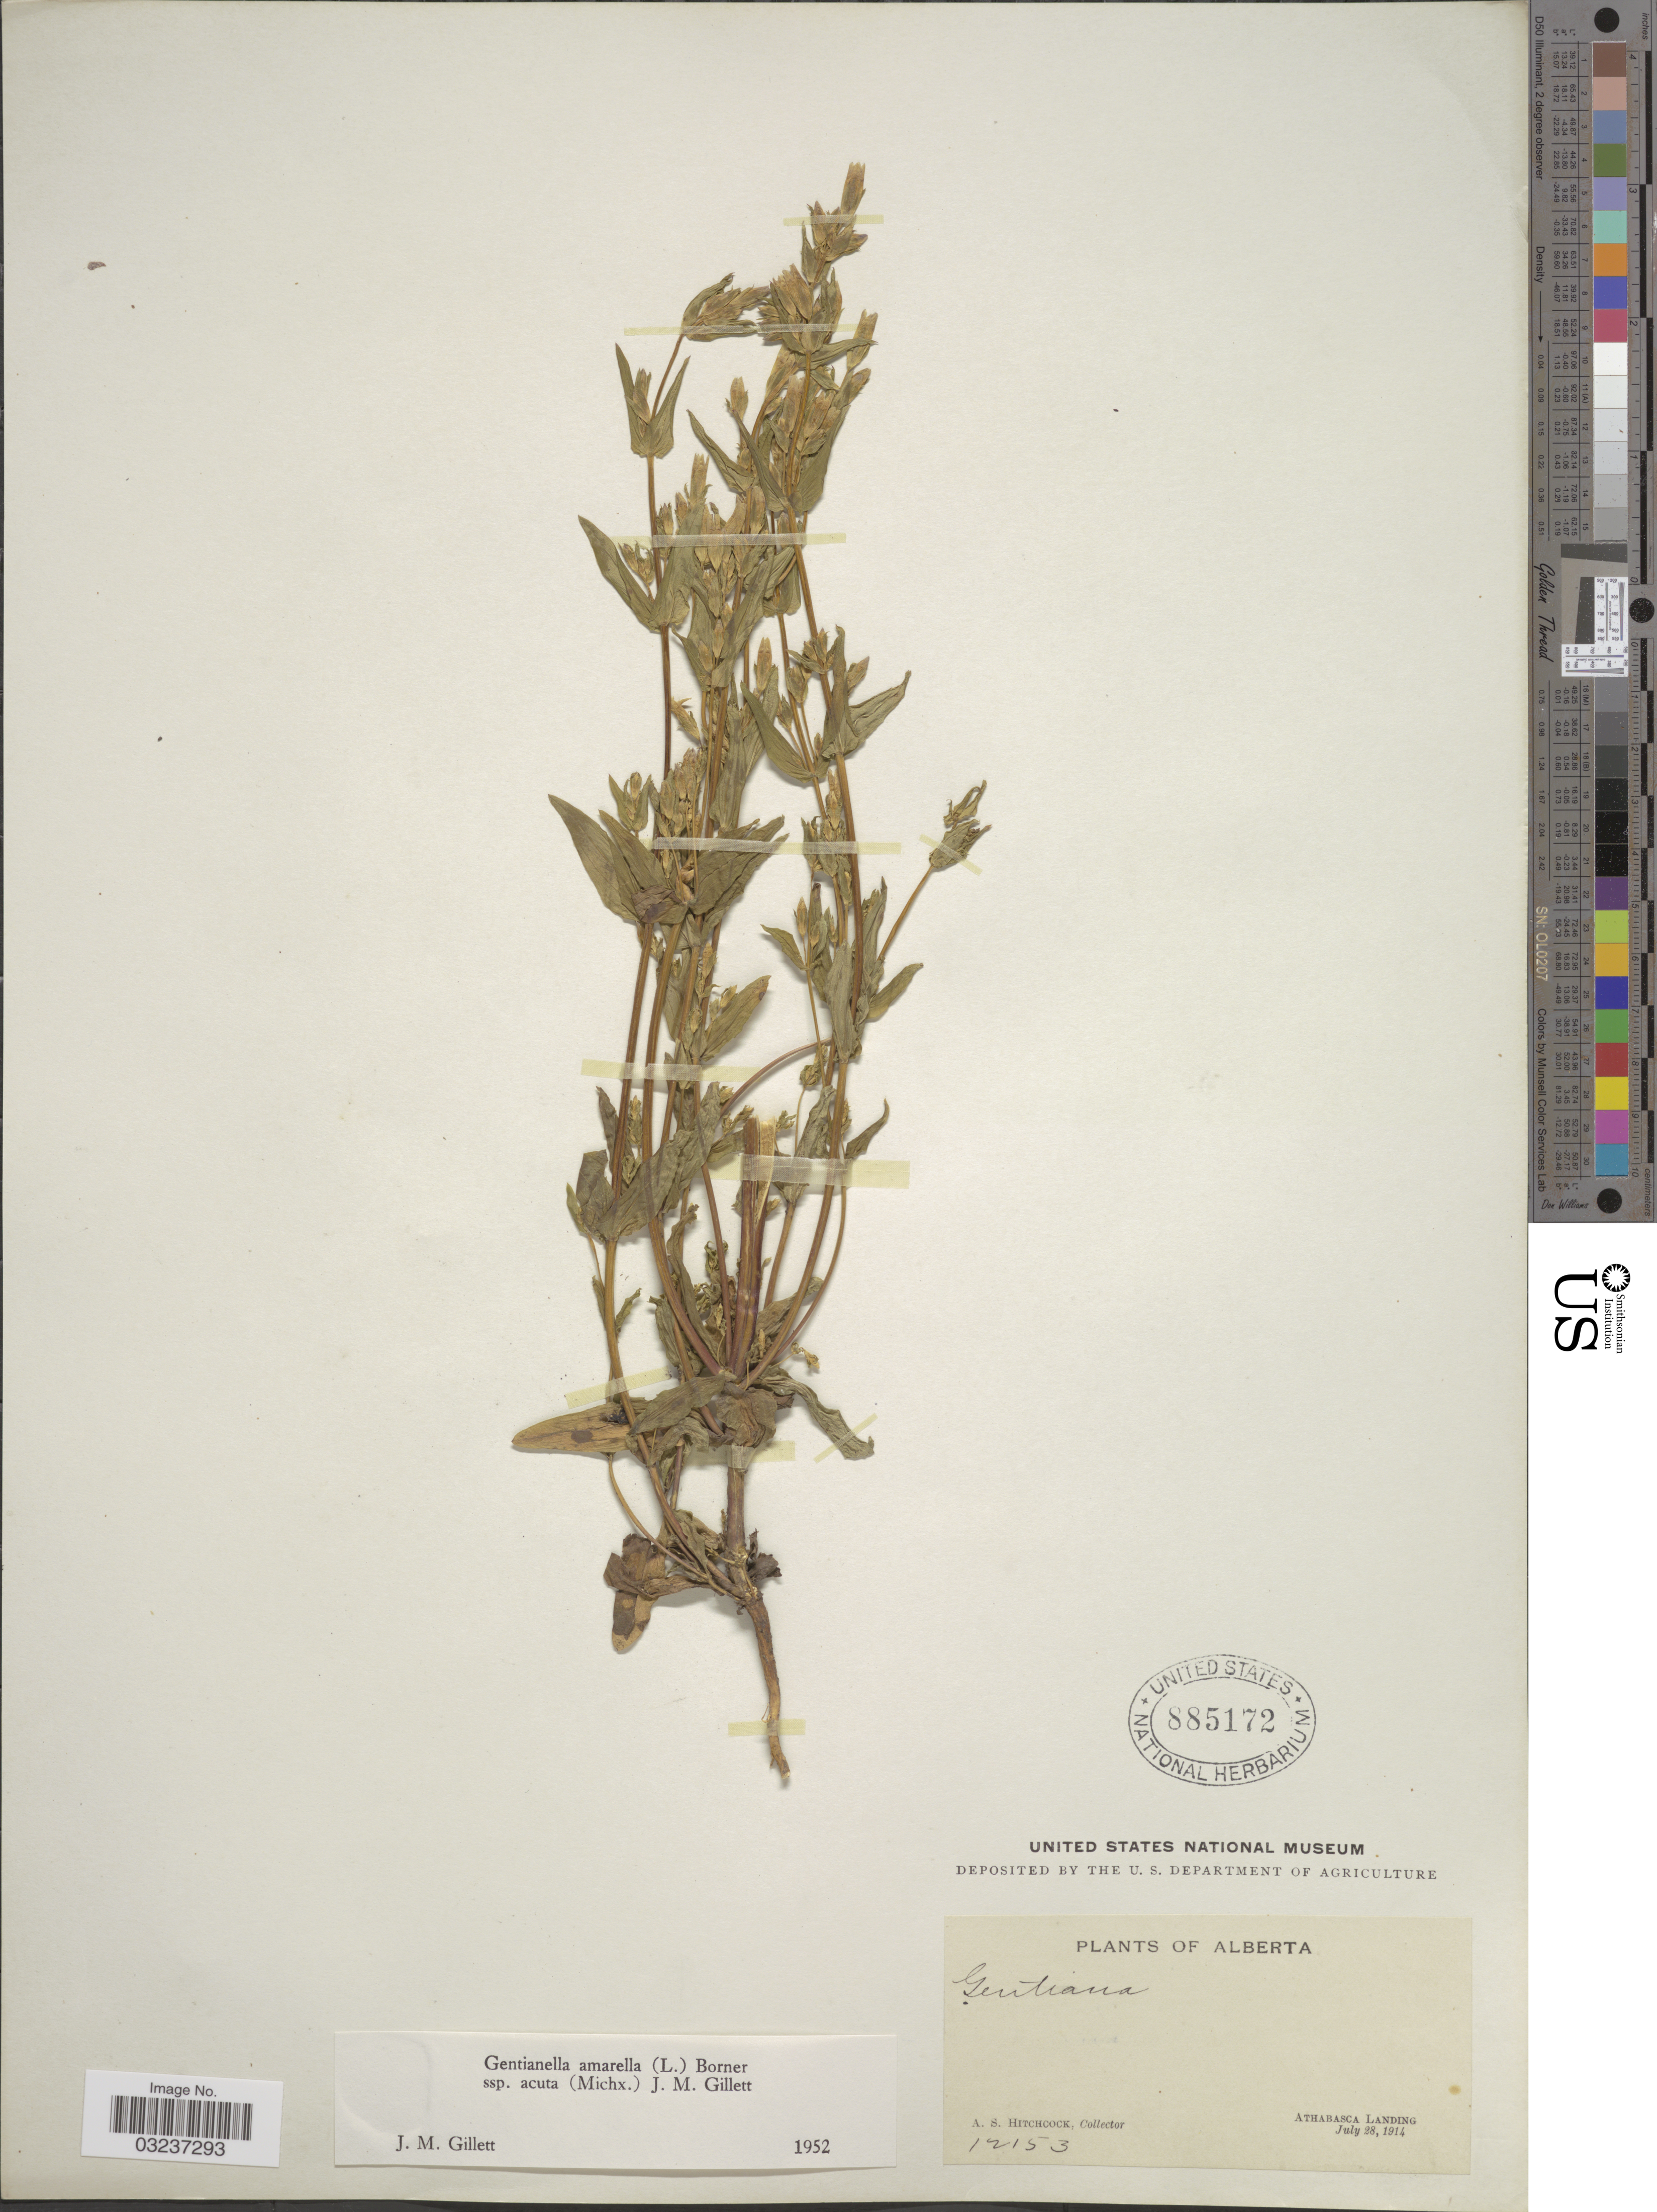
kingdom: Plantae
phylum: Tracheophyta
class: Magnoliopsida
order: Gentianales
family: Gentianaceae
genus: Gentianella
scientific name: Gentianella amarella subsp. acuta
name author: (Michx.) J.M. Gillett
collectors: A. S. Hitchcock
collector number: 12153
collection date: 1914-07-28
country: Canada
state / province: Alberta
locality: Athabasca Landing.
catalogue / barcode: US 885172